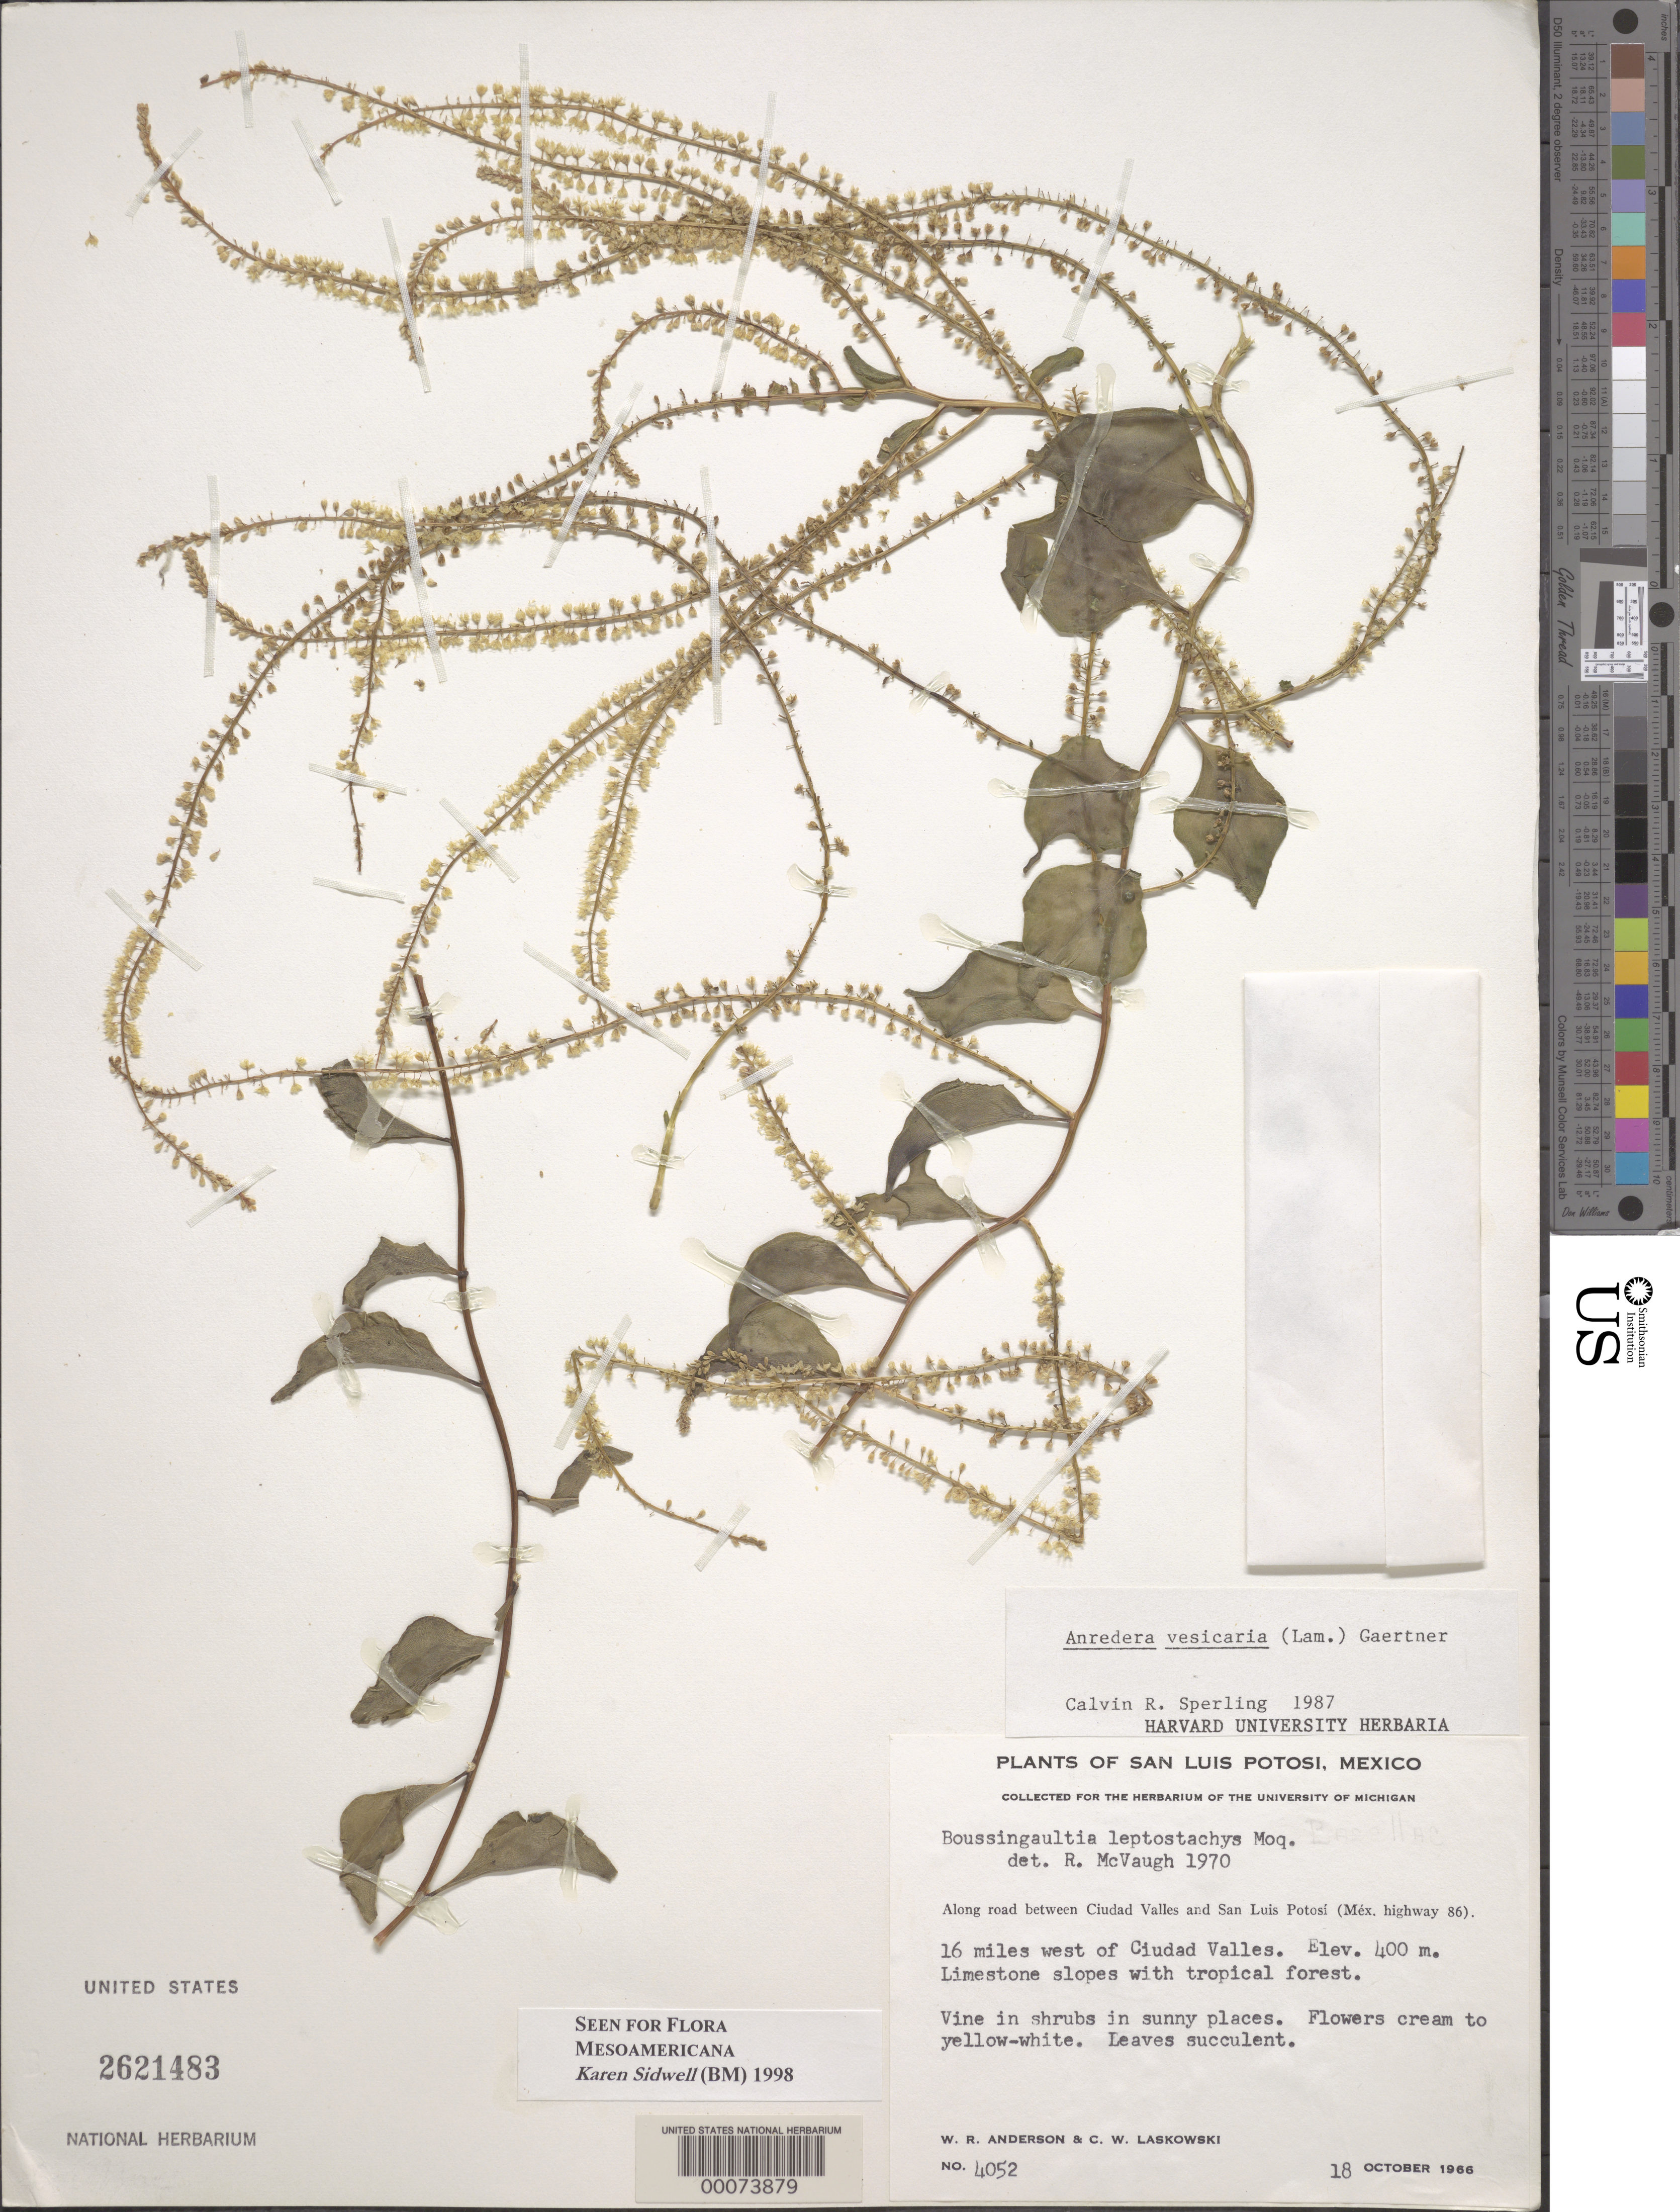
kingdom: Plantae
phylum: Tracheophyta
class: Magnoliopsida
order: Caryophyllales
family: Basellaceae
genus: Anredera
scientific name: Anredera vesicaria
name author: (Lam.) C.F. Gaertn.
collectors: W. R. Anderson & C. Laskowski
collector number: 4052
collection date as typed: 18 Oct 1966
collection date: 1966-10-18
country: Mexico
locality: Along road between Ciudad Valles and San Luis Potosi 16 miles W of Ciudad Valles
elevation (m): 400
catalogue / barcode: US 2621483